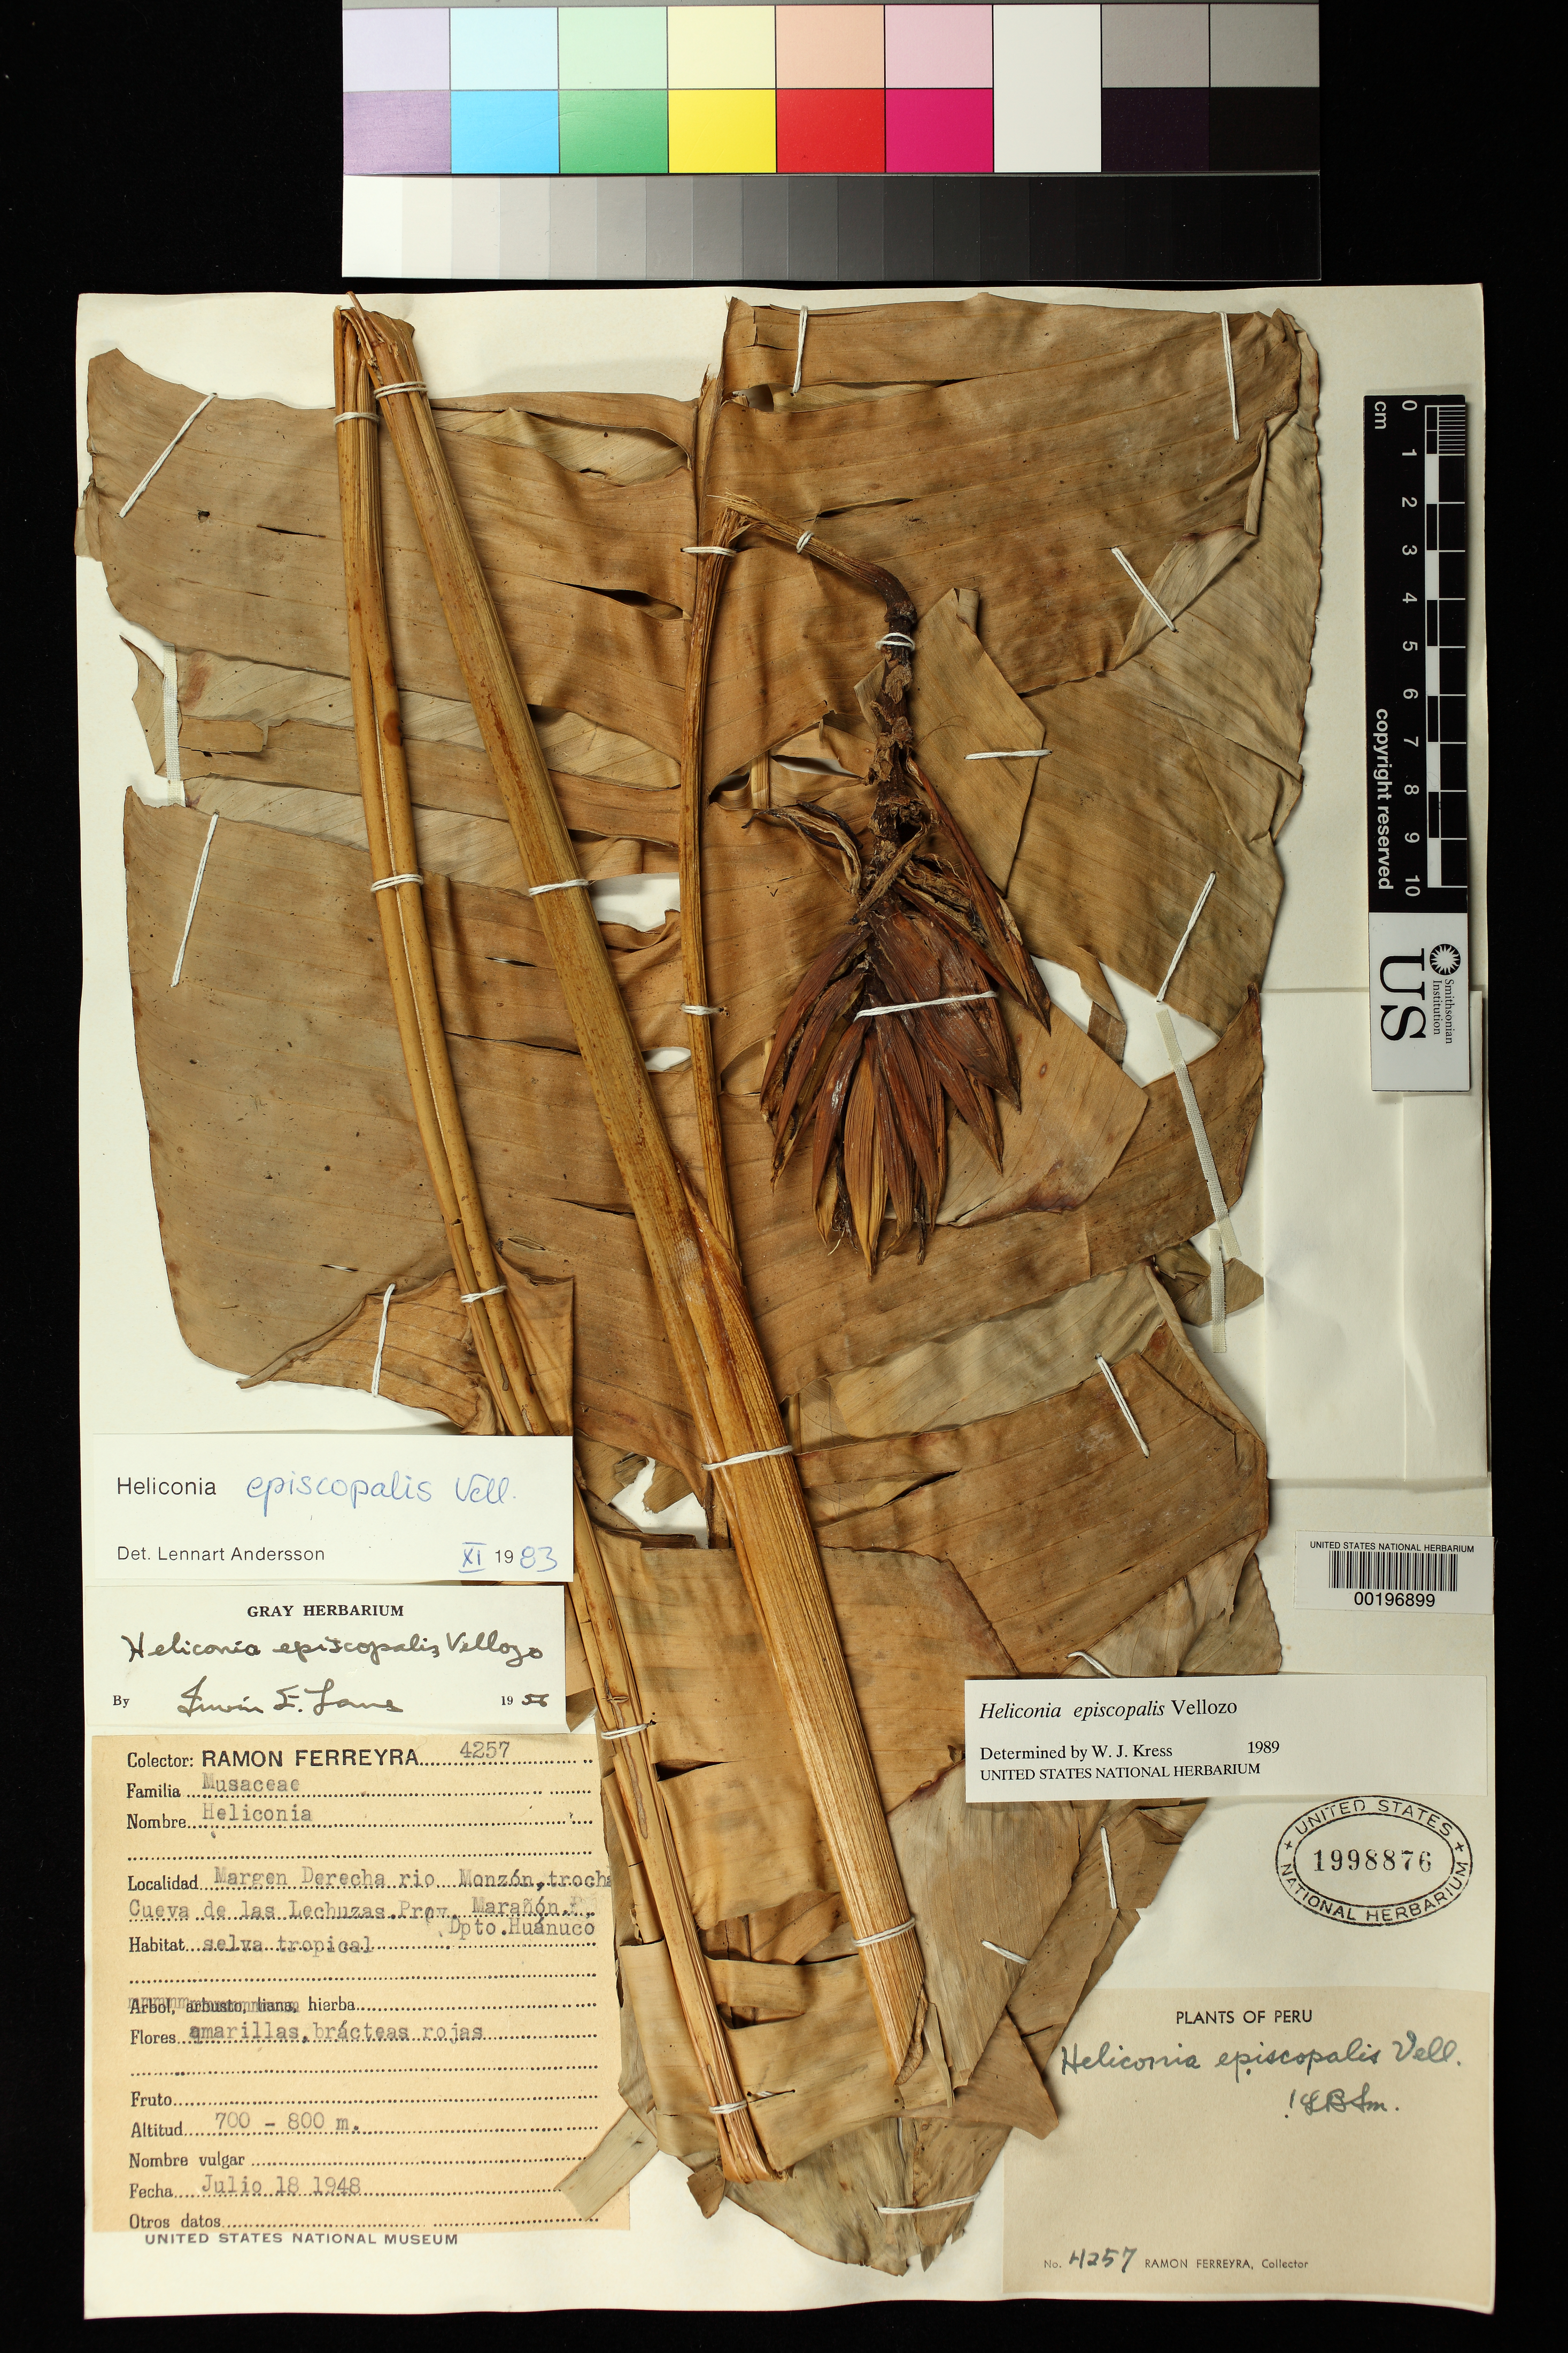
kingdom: Plantae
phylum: Tracheophyta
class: Liliopsida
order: Zingiberales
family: Heliconiaceae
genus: Heliconia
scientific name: Heliconia episcopalis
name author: Vell.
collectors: R. A. Ferreyra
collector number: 4257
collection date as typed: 18 Jul 1948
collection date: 1948-07-18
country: Peru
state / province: Huánuco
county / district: Marañón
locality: right bank of Río Monzón, Cueva de Las Lechuzas Trail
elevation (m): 700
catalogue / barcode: US 1998876